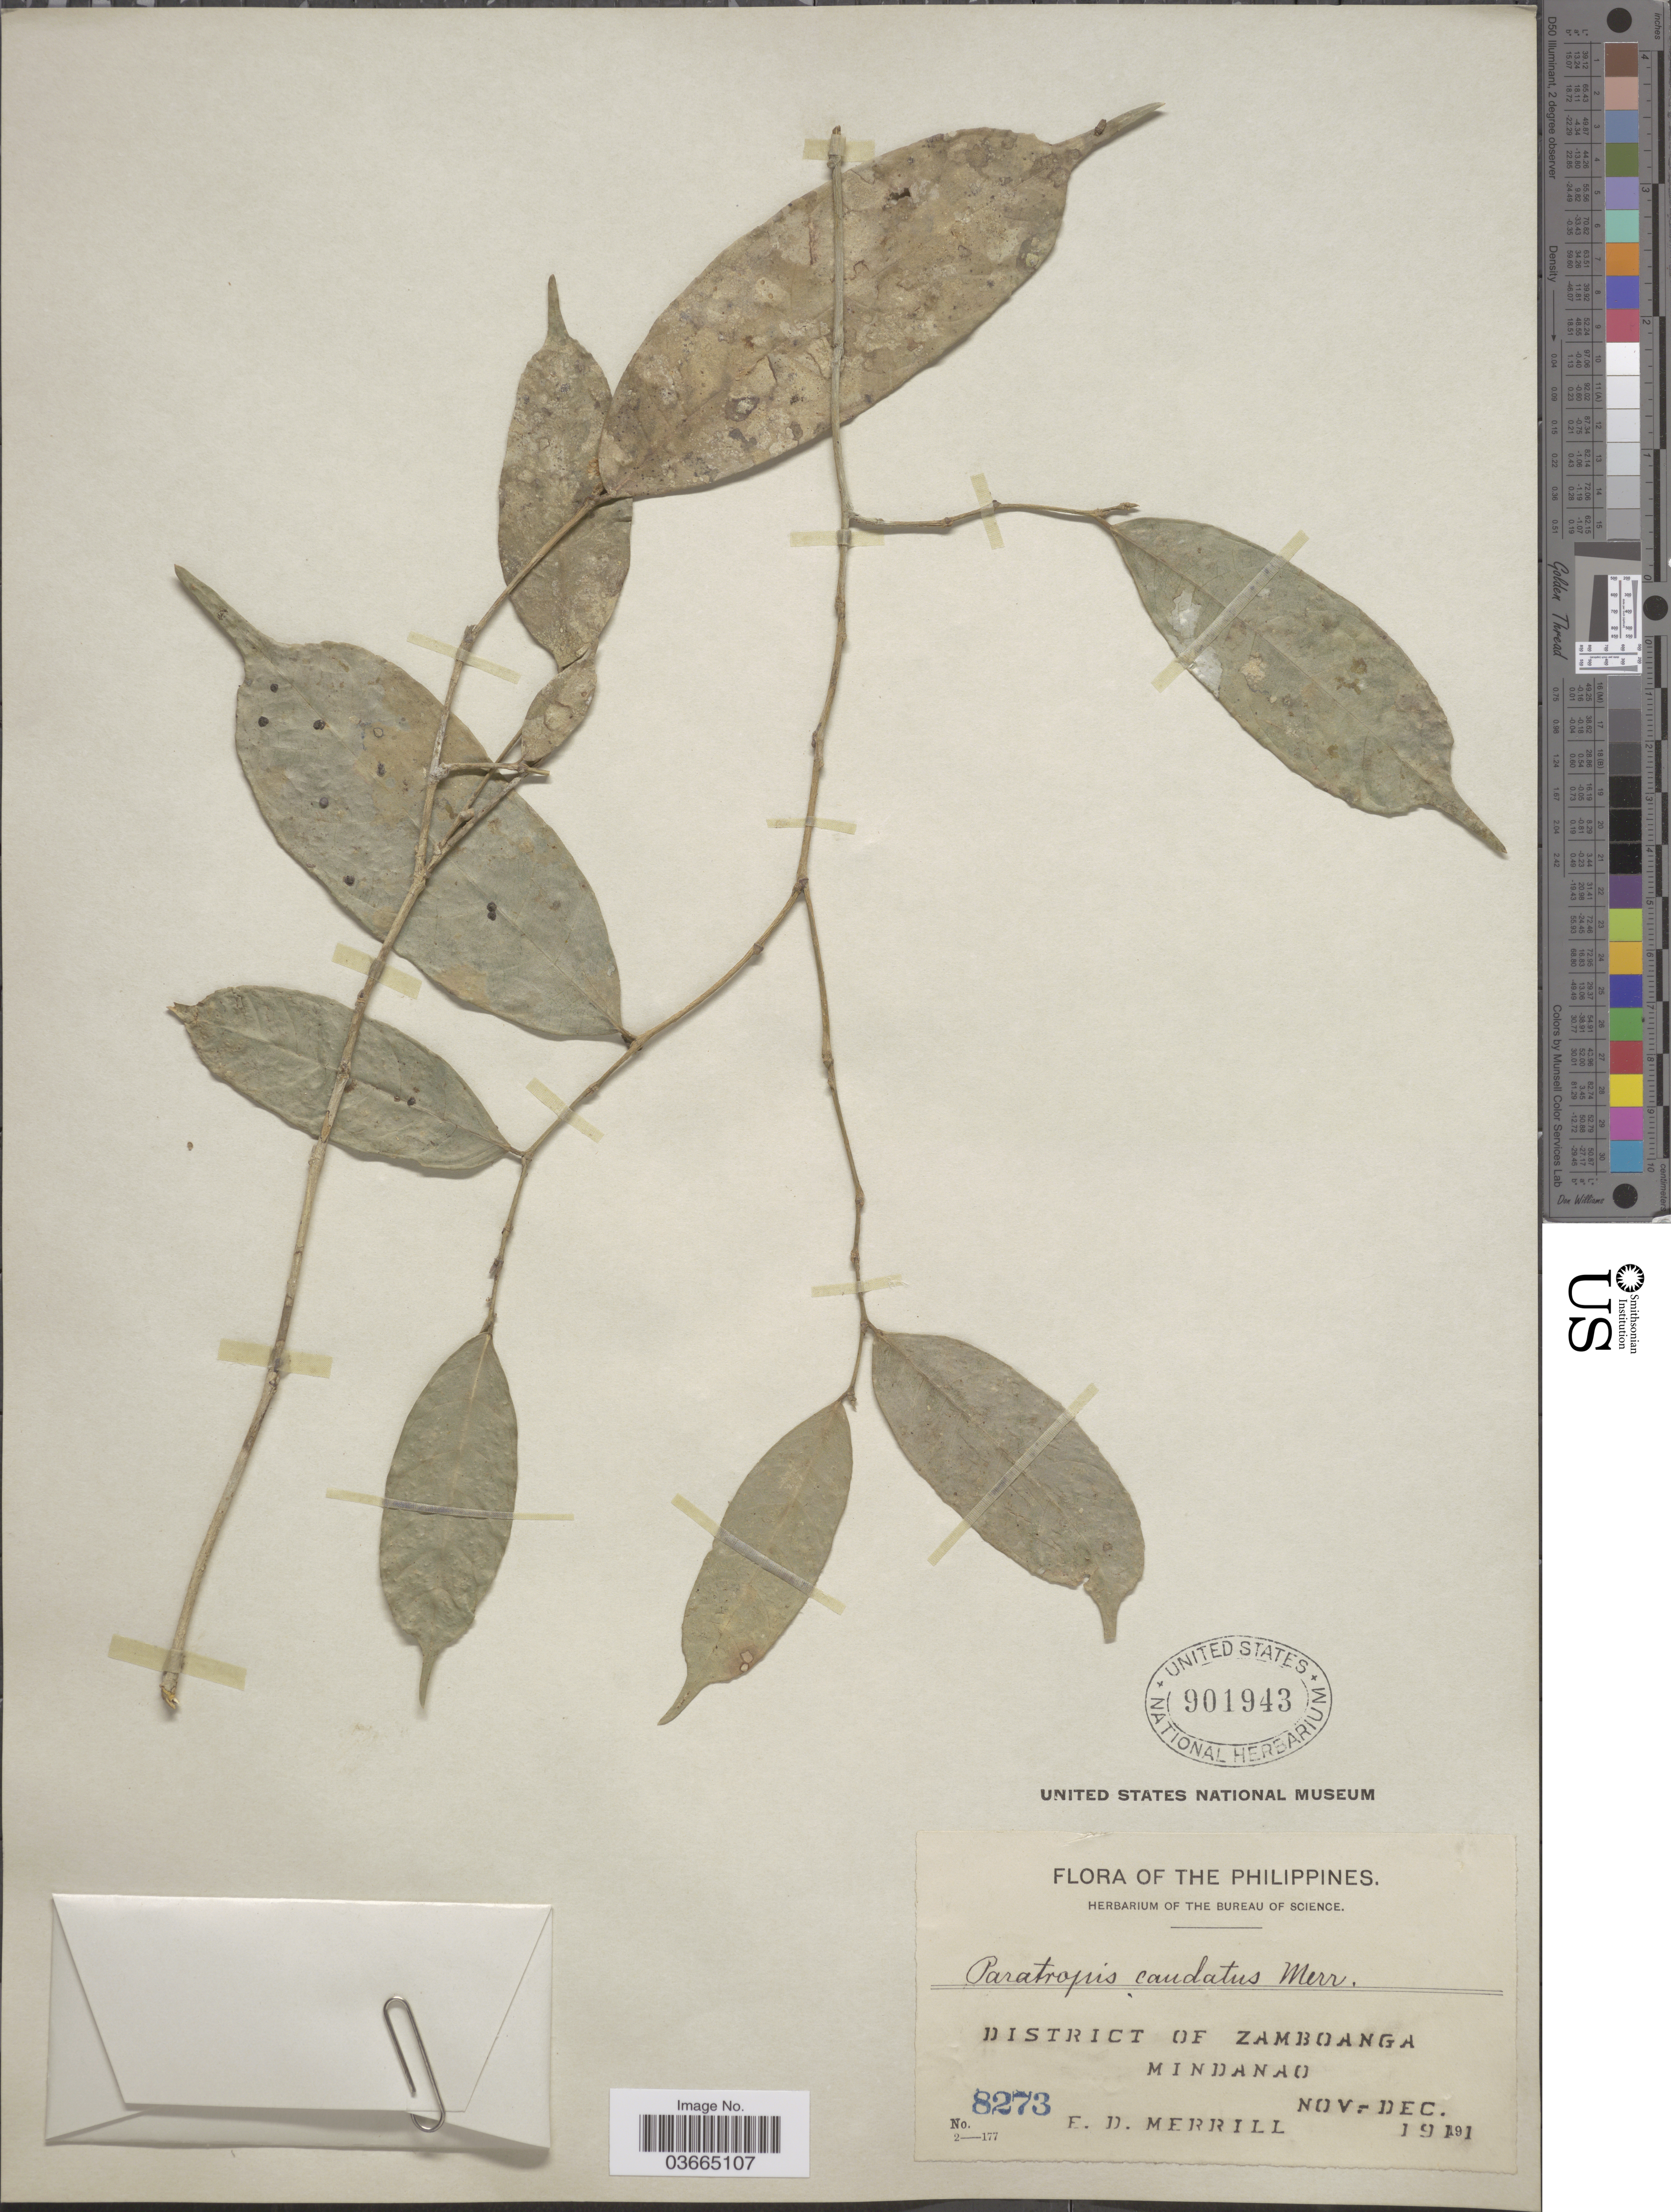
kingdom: Plantae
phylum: Tracheophyta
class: Magnoliopsida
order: Rosales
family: Moraceae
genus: Taxotrophis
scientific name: Taxotrophis macrophylla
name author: (Blume) Boerl.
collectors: E. D. Merrill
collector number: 8273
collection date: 1911-11/1911-12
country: Philippines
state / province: Zamboanga Peninsula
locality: The Philippines. District of Zamboanga. Mindanao.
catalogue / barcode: US 901943